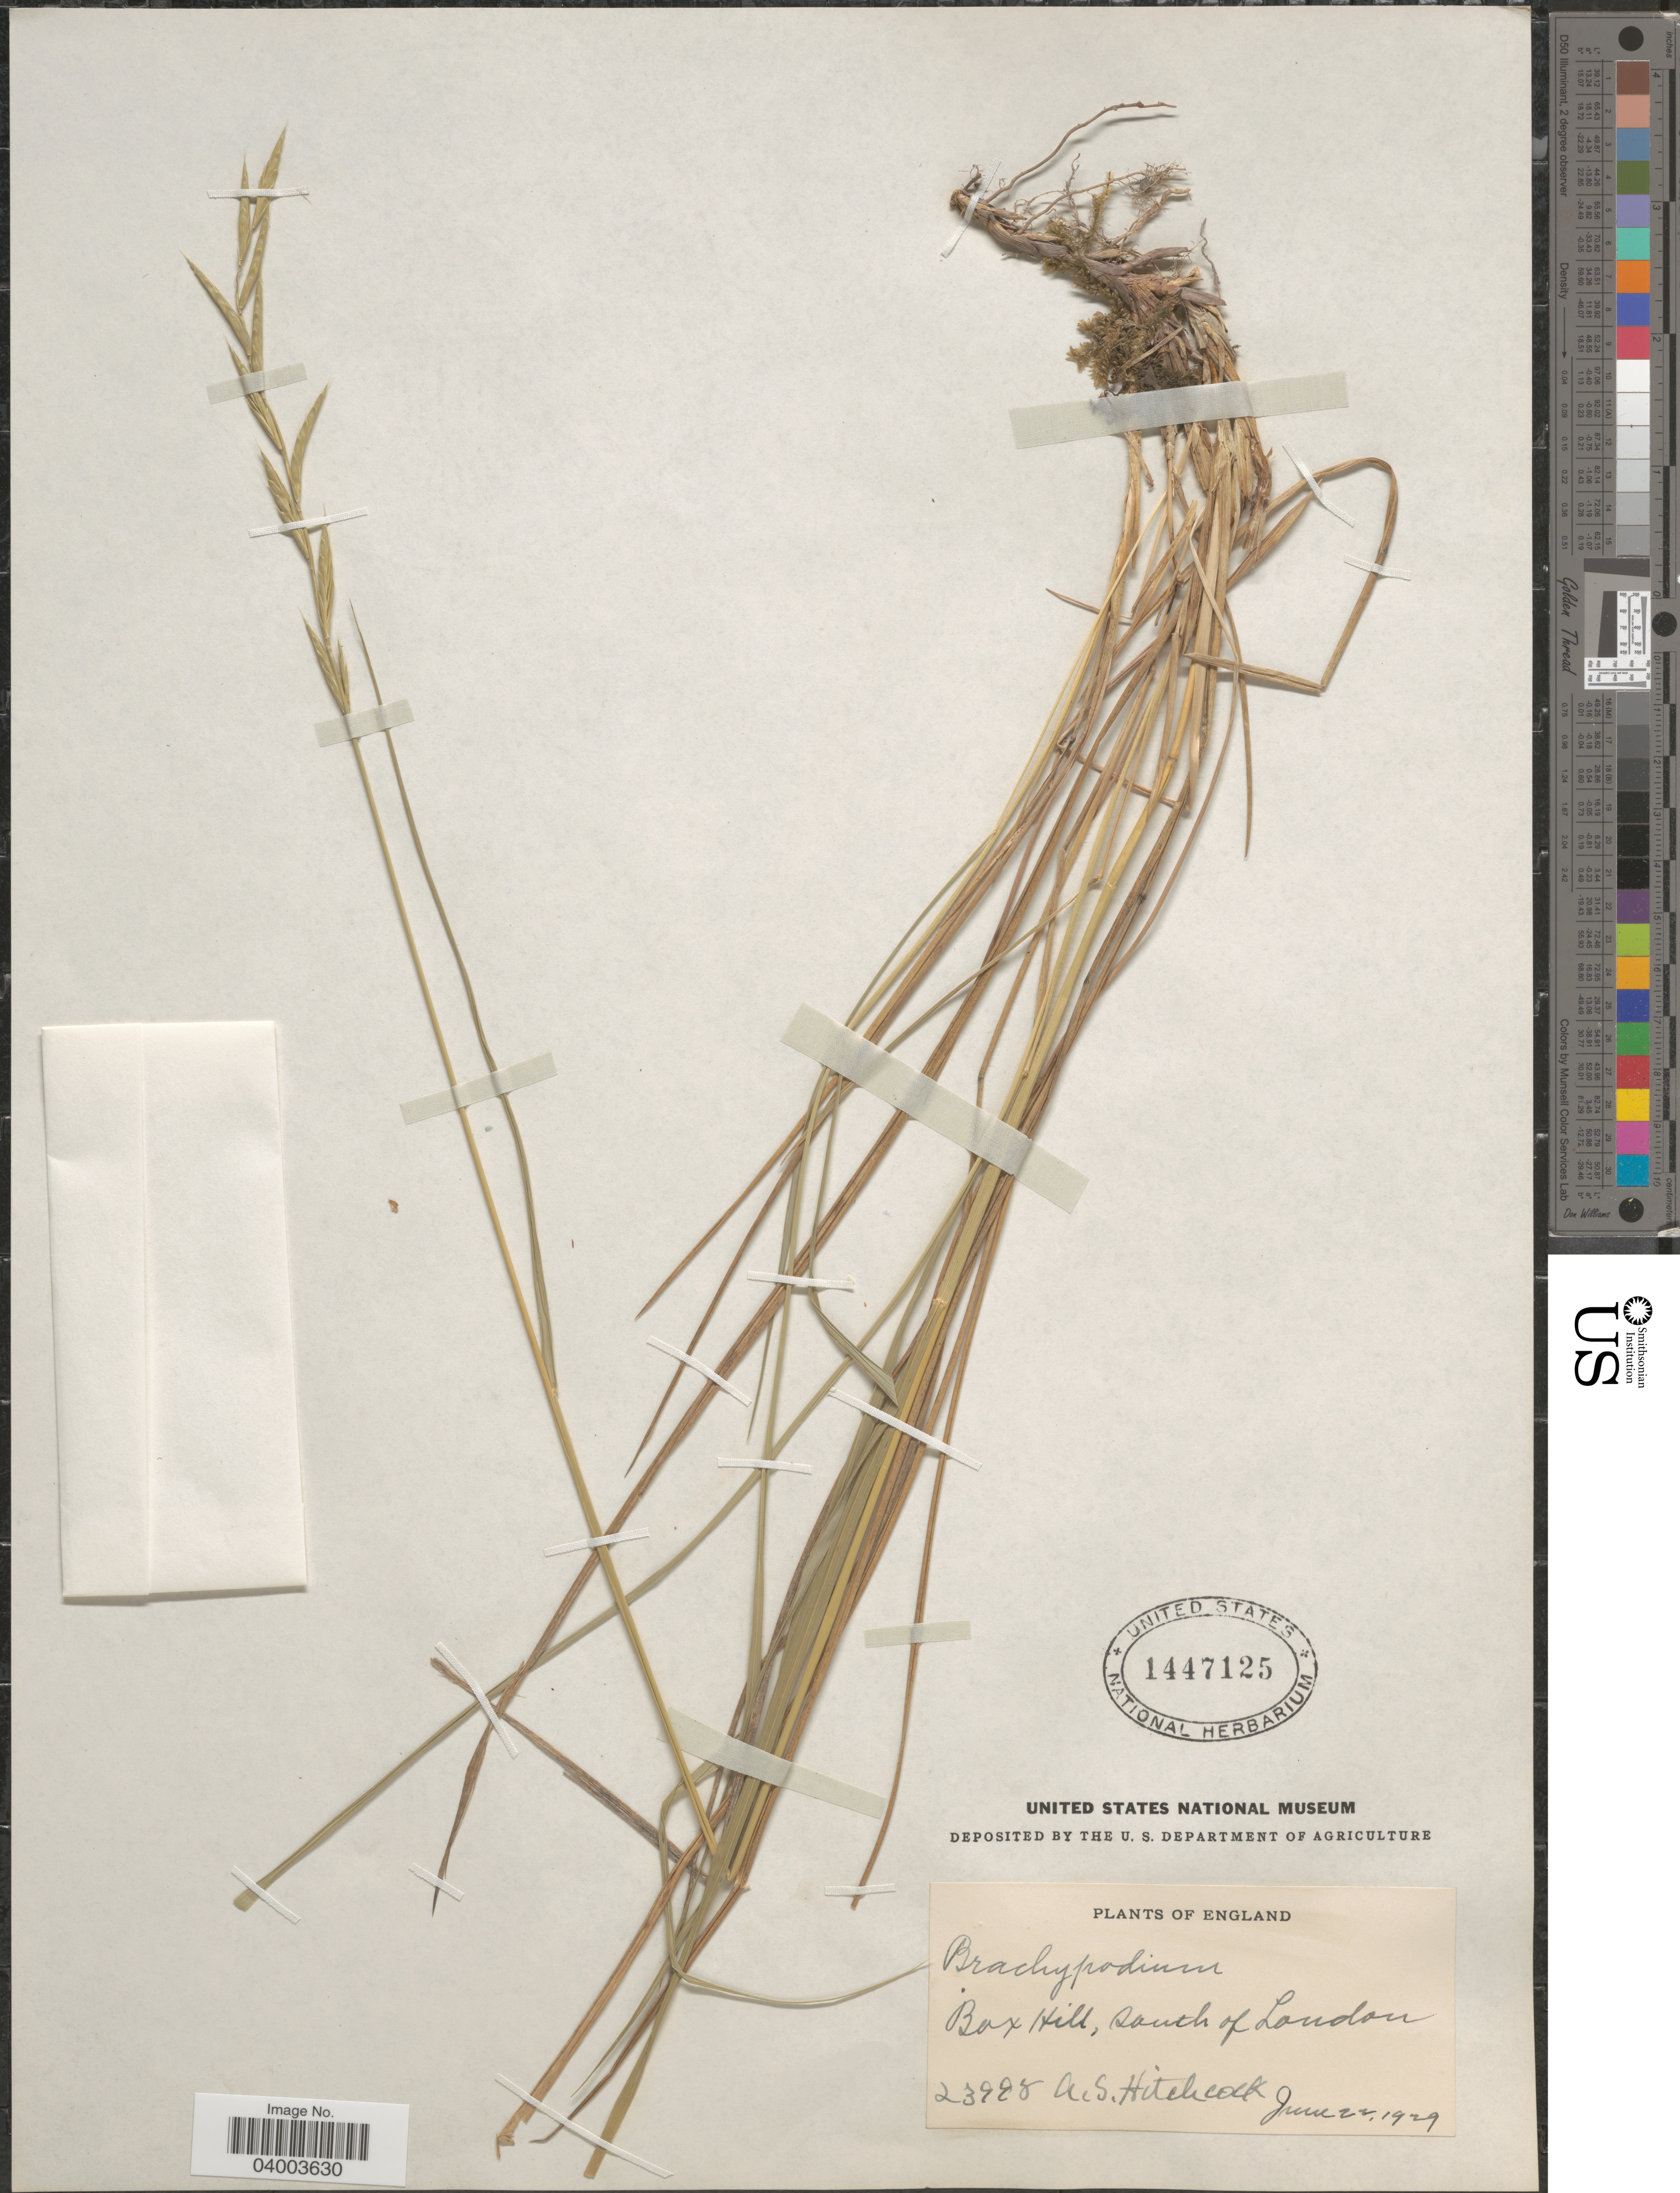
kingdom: Plantae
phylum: Tracheophyta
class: Liliopsida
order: Poales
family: Poaceae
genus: Brachypodium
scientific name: Brachypodium pinnatum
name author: (L.) P. Beauv.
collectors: A. S. Hitchcock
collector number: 23995*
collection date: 1929-06-22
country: United Kingdom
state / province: England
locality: Box Hill, south of London.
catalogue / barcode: US 1447125